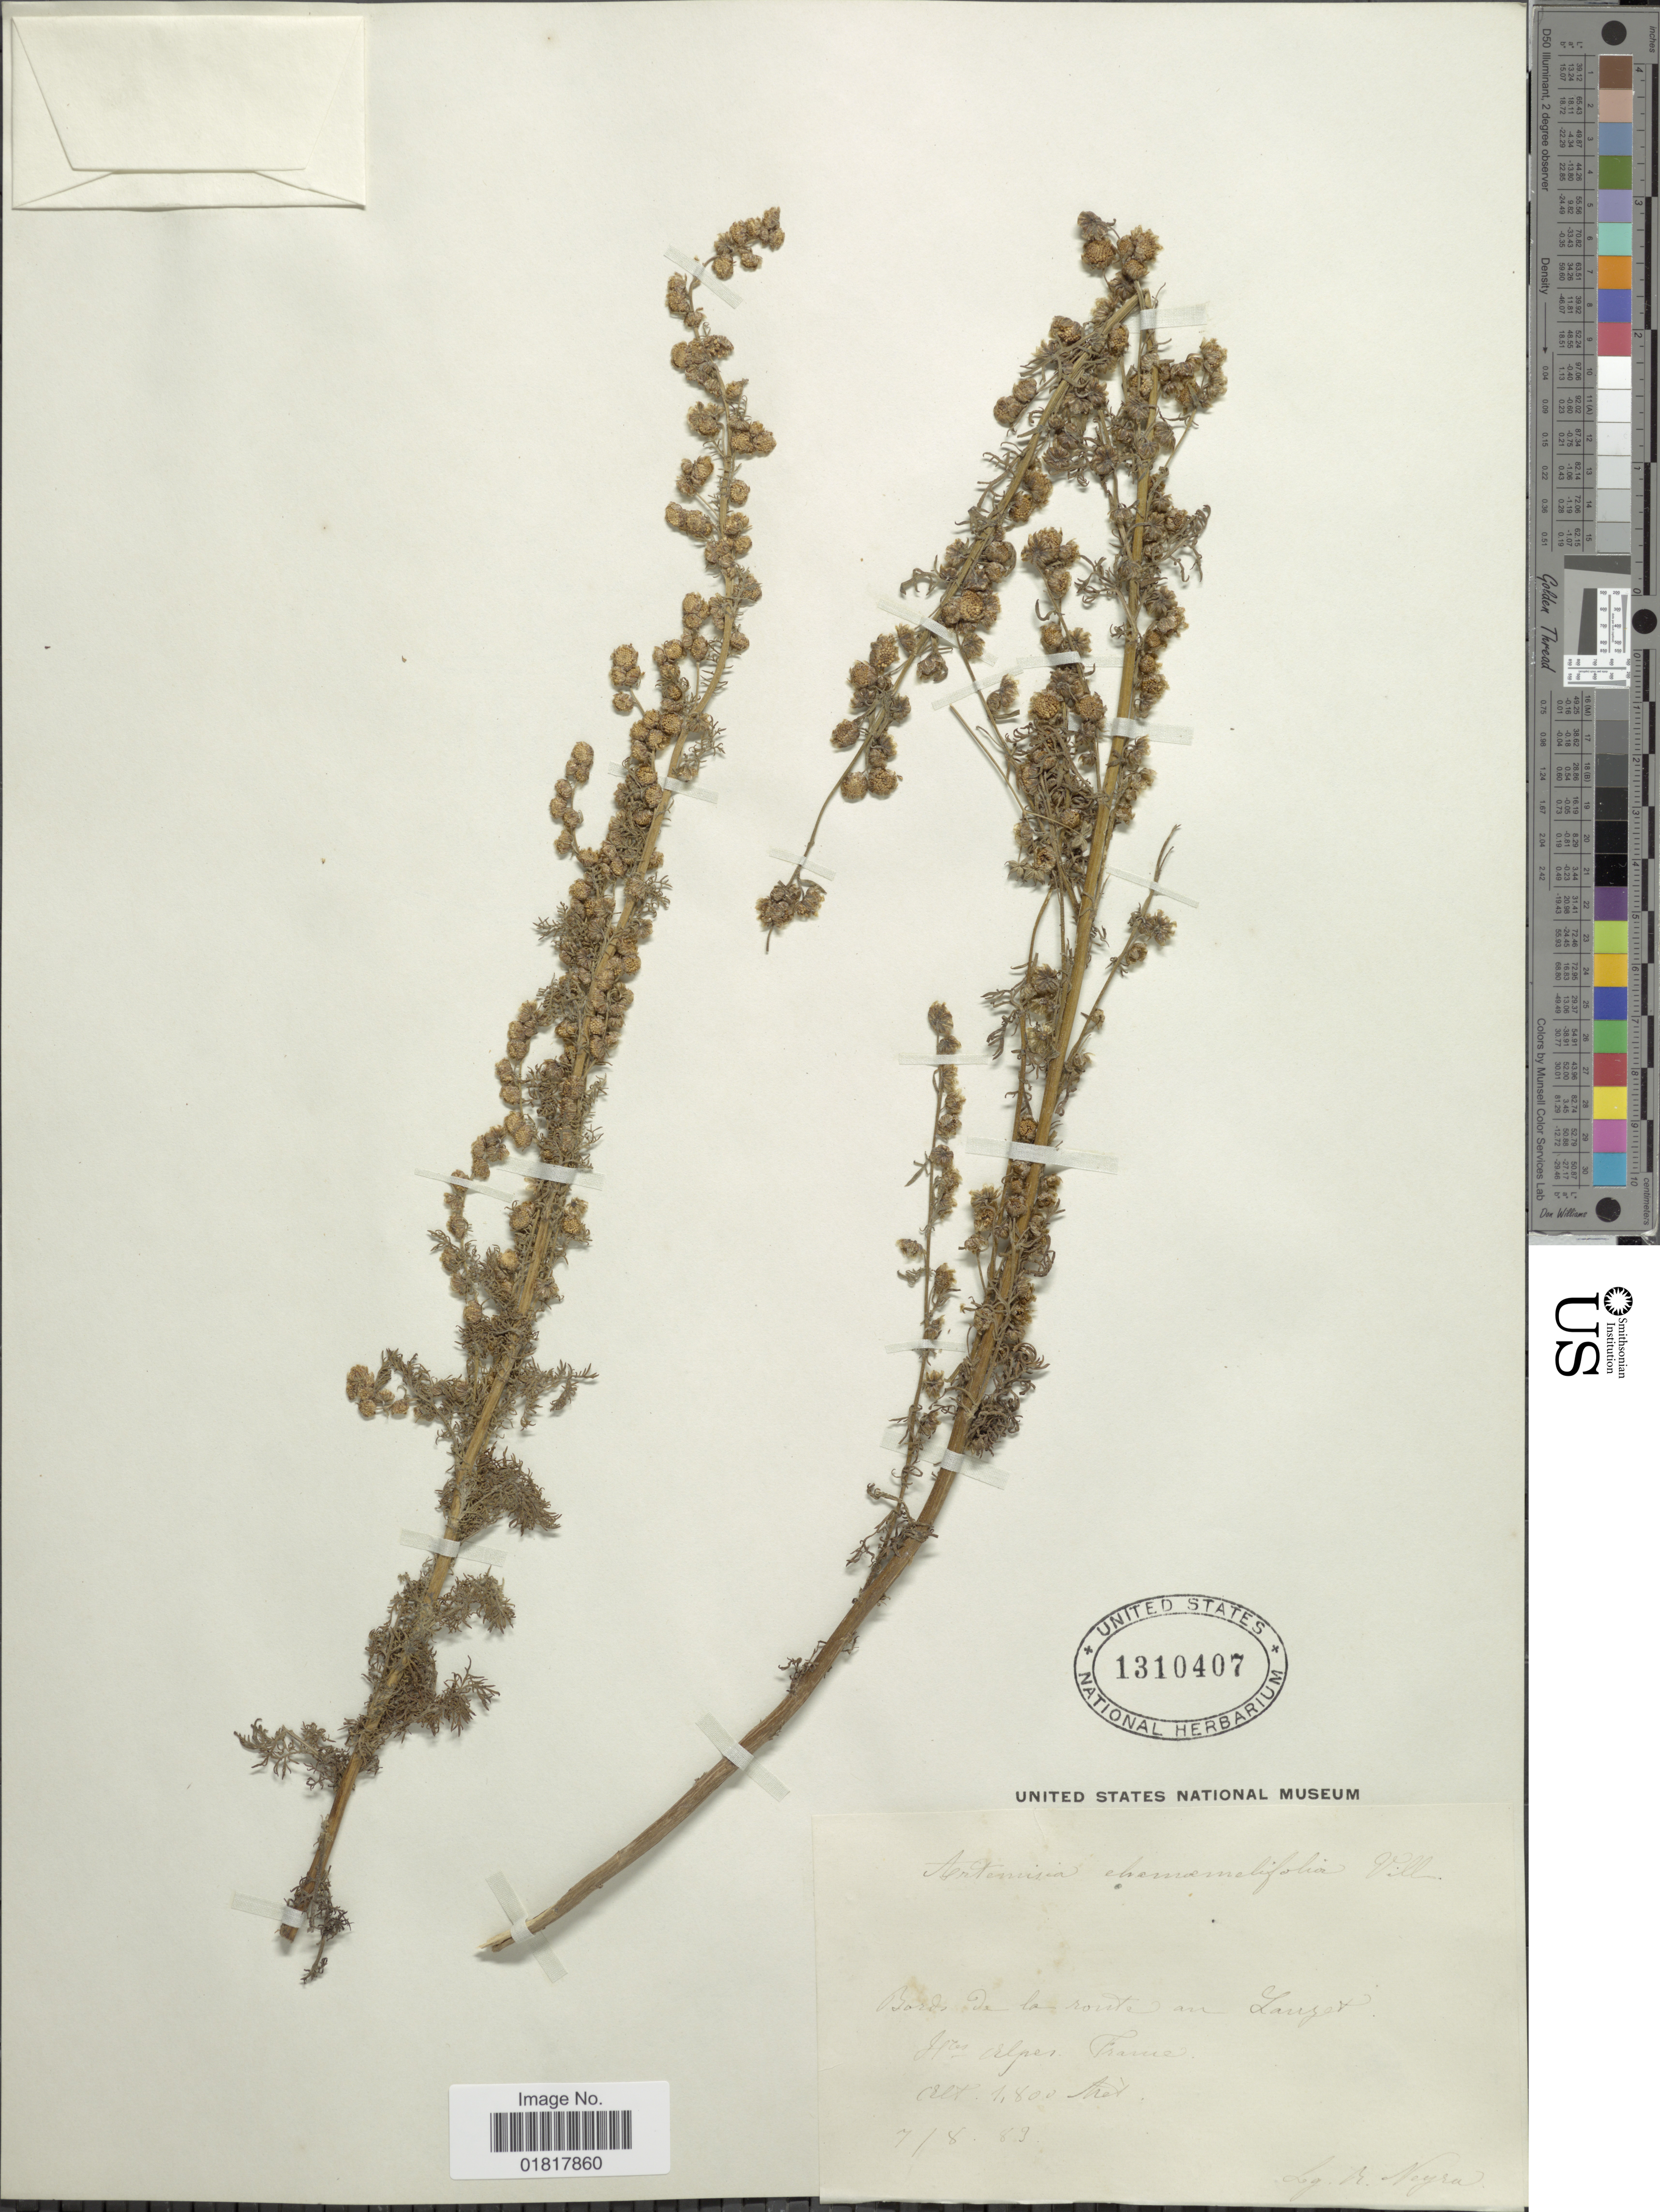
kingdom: Plantae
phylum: Tracheophyta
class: Magnoliopsida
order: Asterales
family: Asteraceae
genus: Artemisia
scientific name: Artemisia chamaemelifolia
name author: Vill.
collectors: R. Neyra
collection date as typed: Transcribed d/m/y: 7/8/83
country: France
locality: Borde de la route an Lauget, Pres Alpes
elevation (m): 1800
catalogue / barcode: US 1310407